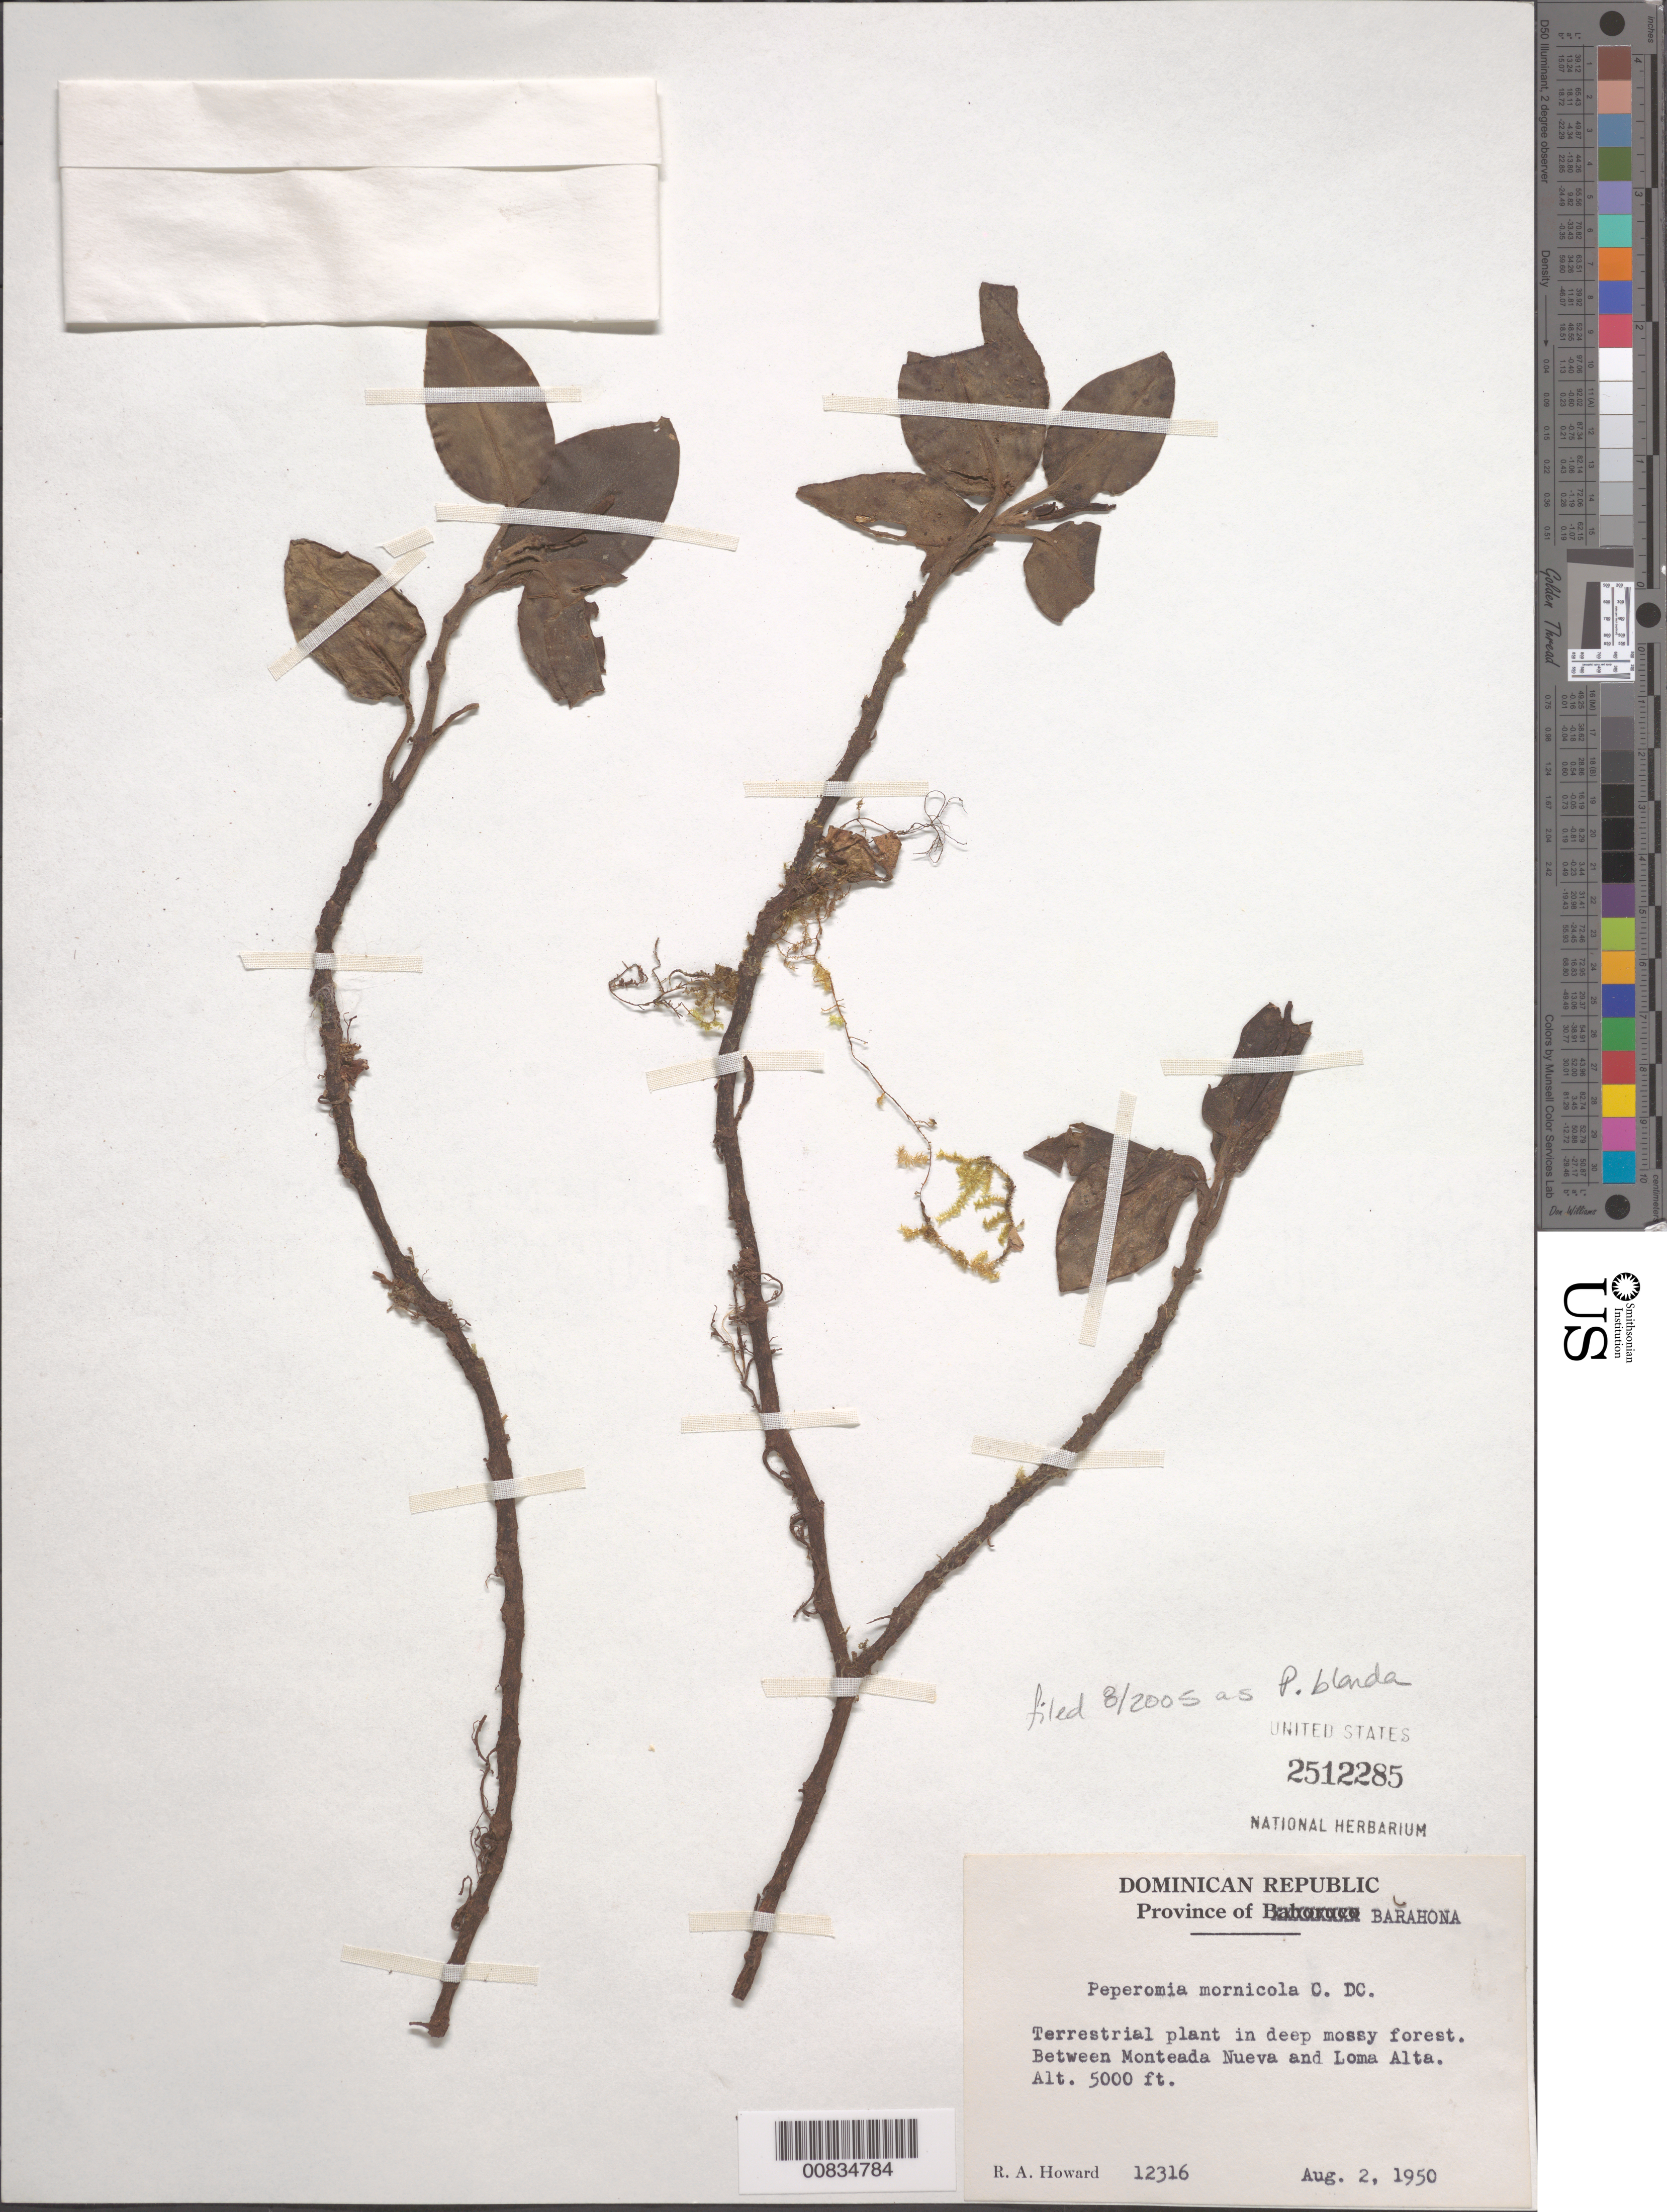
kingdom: Plantae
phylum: Tracheophyta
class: Magnoliopsida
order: Piperales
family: Piperaceae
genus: Peperomia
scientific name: Peperomia blanda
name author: (Jacq.) Kunth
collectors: R. A. Howard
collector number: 12316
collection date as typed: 02 Aug 1950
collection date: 1950-08-02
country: Dominican Republic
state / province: Barahona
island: Hispaniola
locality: Between Monteada nueva and Loma Alta.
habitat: Deep mossy forest.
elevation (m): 1524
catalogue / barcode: US 2512285